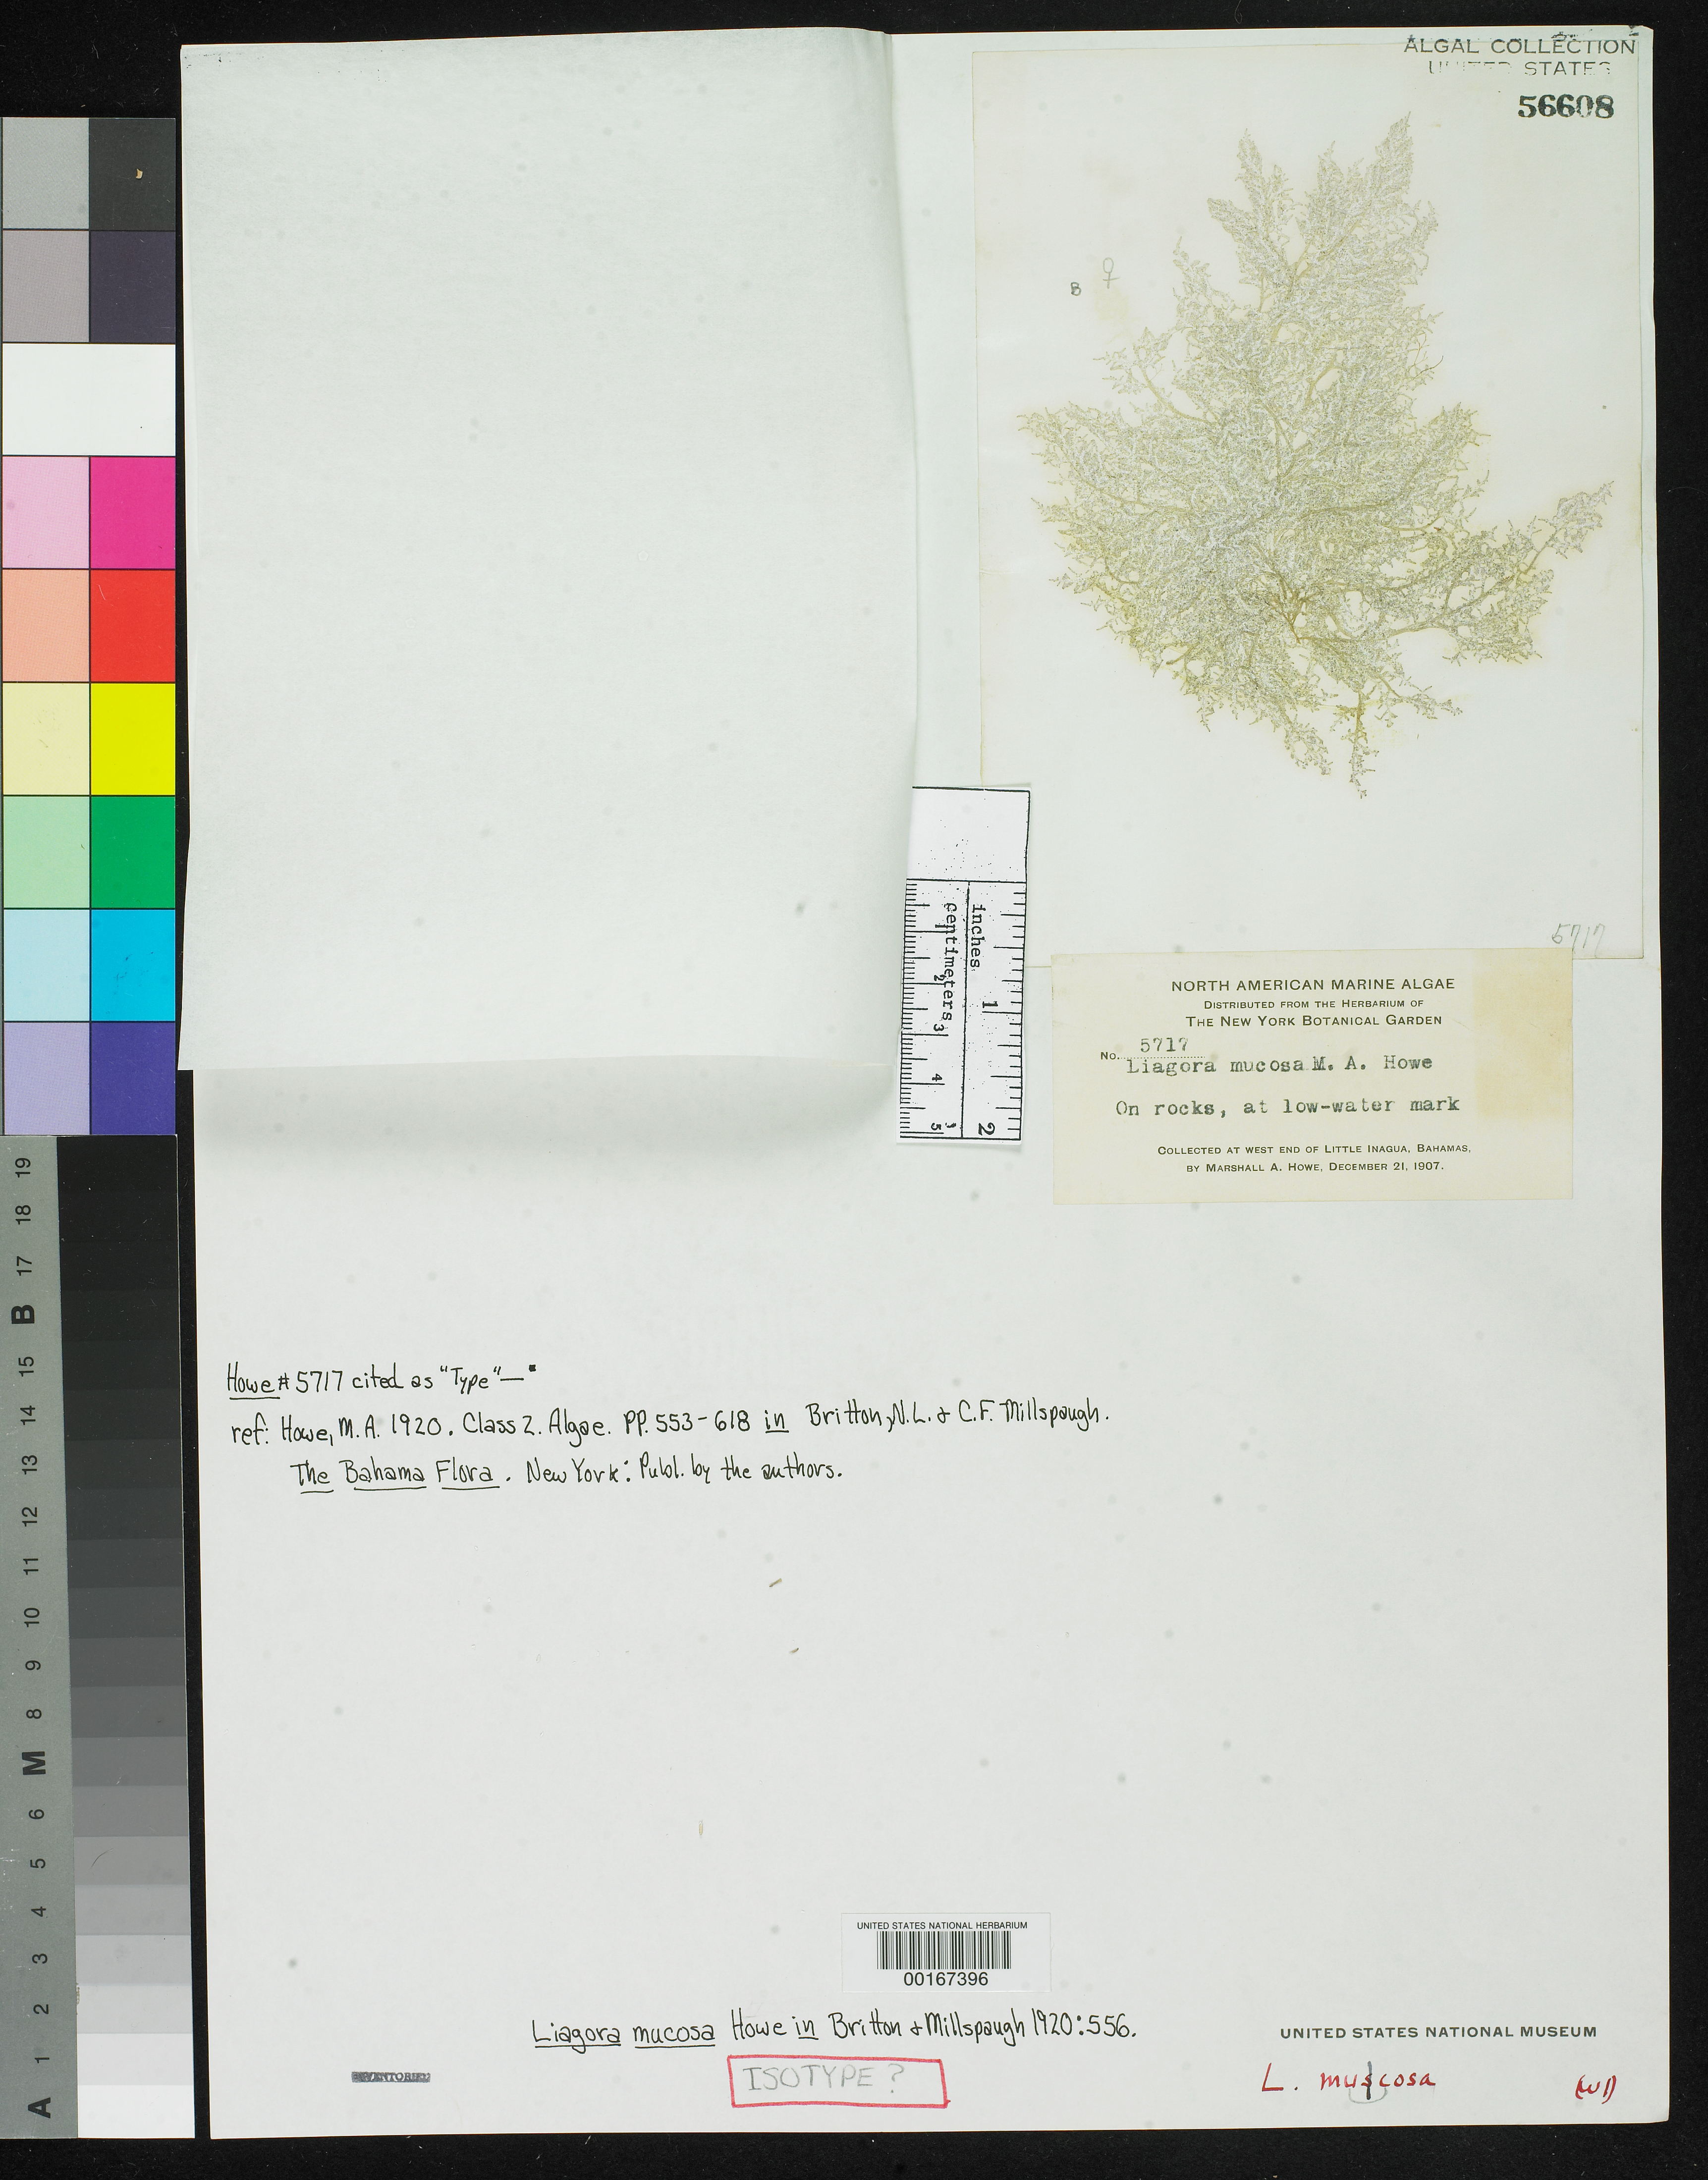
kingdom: Plantae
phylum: Rhodophyta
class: Florideophyceae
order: Nemaliales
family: Liagoraceae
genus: Liagora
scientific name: Liagora mucosa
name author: M. Howe in Britton & Millsp.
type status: Isotype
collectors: M. A. Howe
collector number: MAH 5717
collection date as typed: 21 Dec 1907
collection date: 1907-12-21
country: Bahamas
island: Little Inagua Island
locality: Western Little Inagua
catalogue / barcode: US 56608